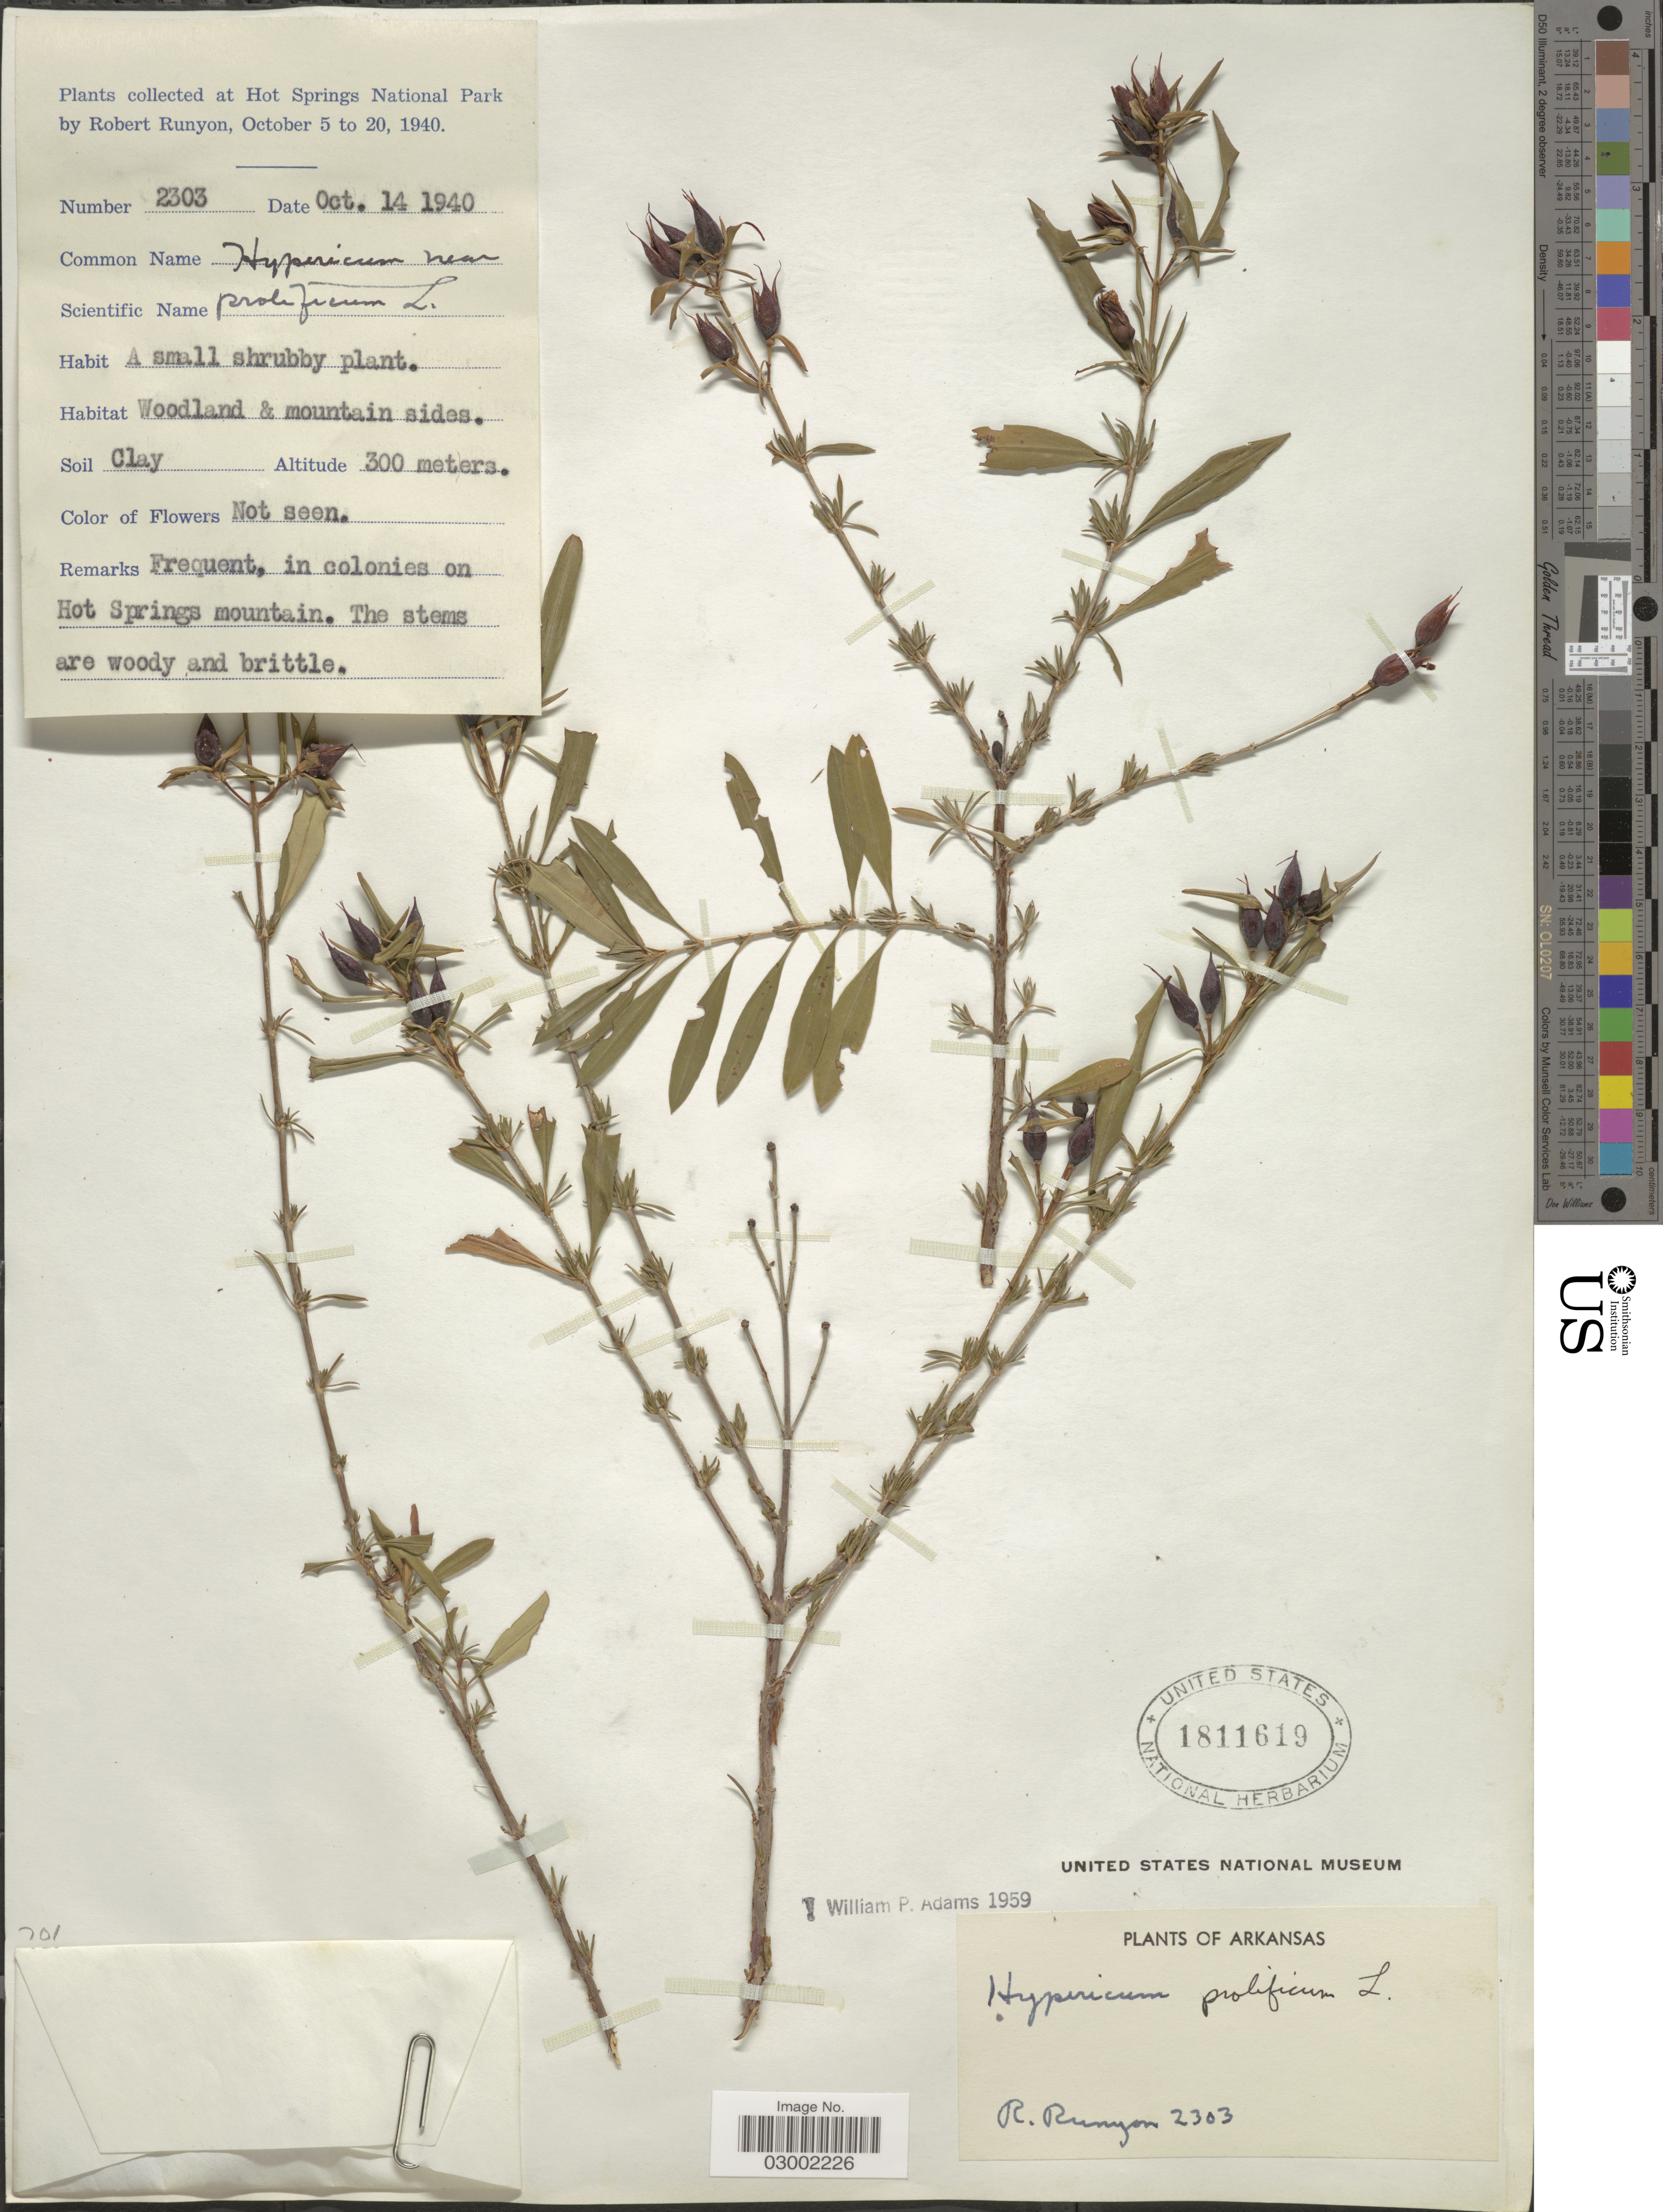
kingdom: Plantae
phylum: Tracheophyta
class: Magnoliopsida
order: Malpighiales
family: Hypericaceae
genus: Hypericum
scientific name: Hypericum prolificum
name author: L.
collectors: R. Runyon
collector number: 2303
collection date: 1940-10-14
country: United States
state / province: Arkansas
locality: Hot Springs National Park.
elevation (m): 300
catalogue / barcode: US 1811619